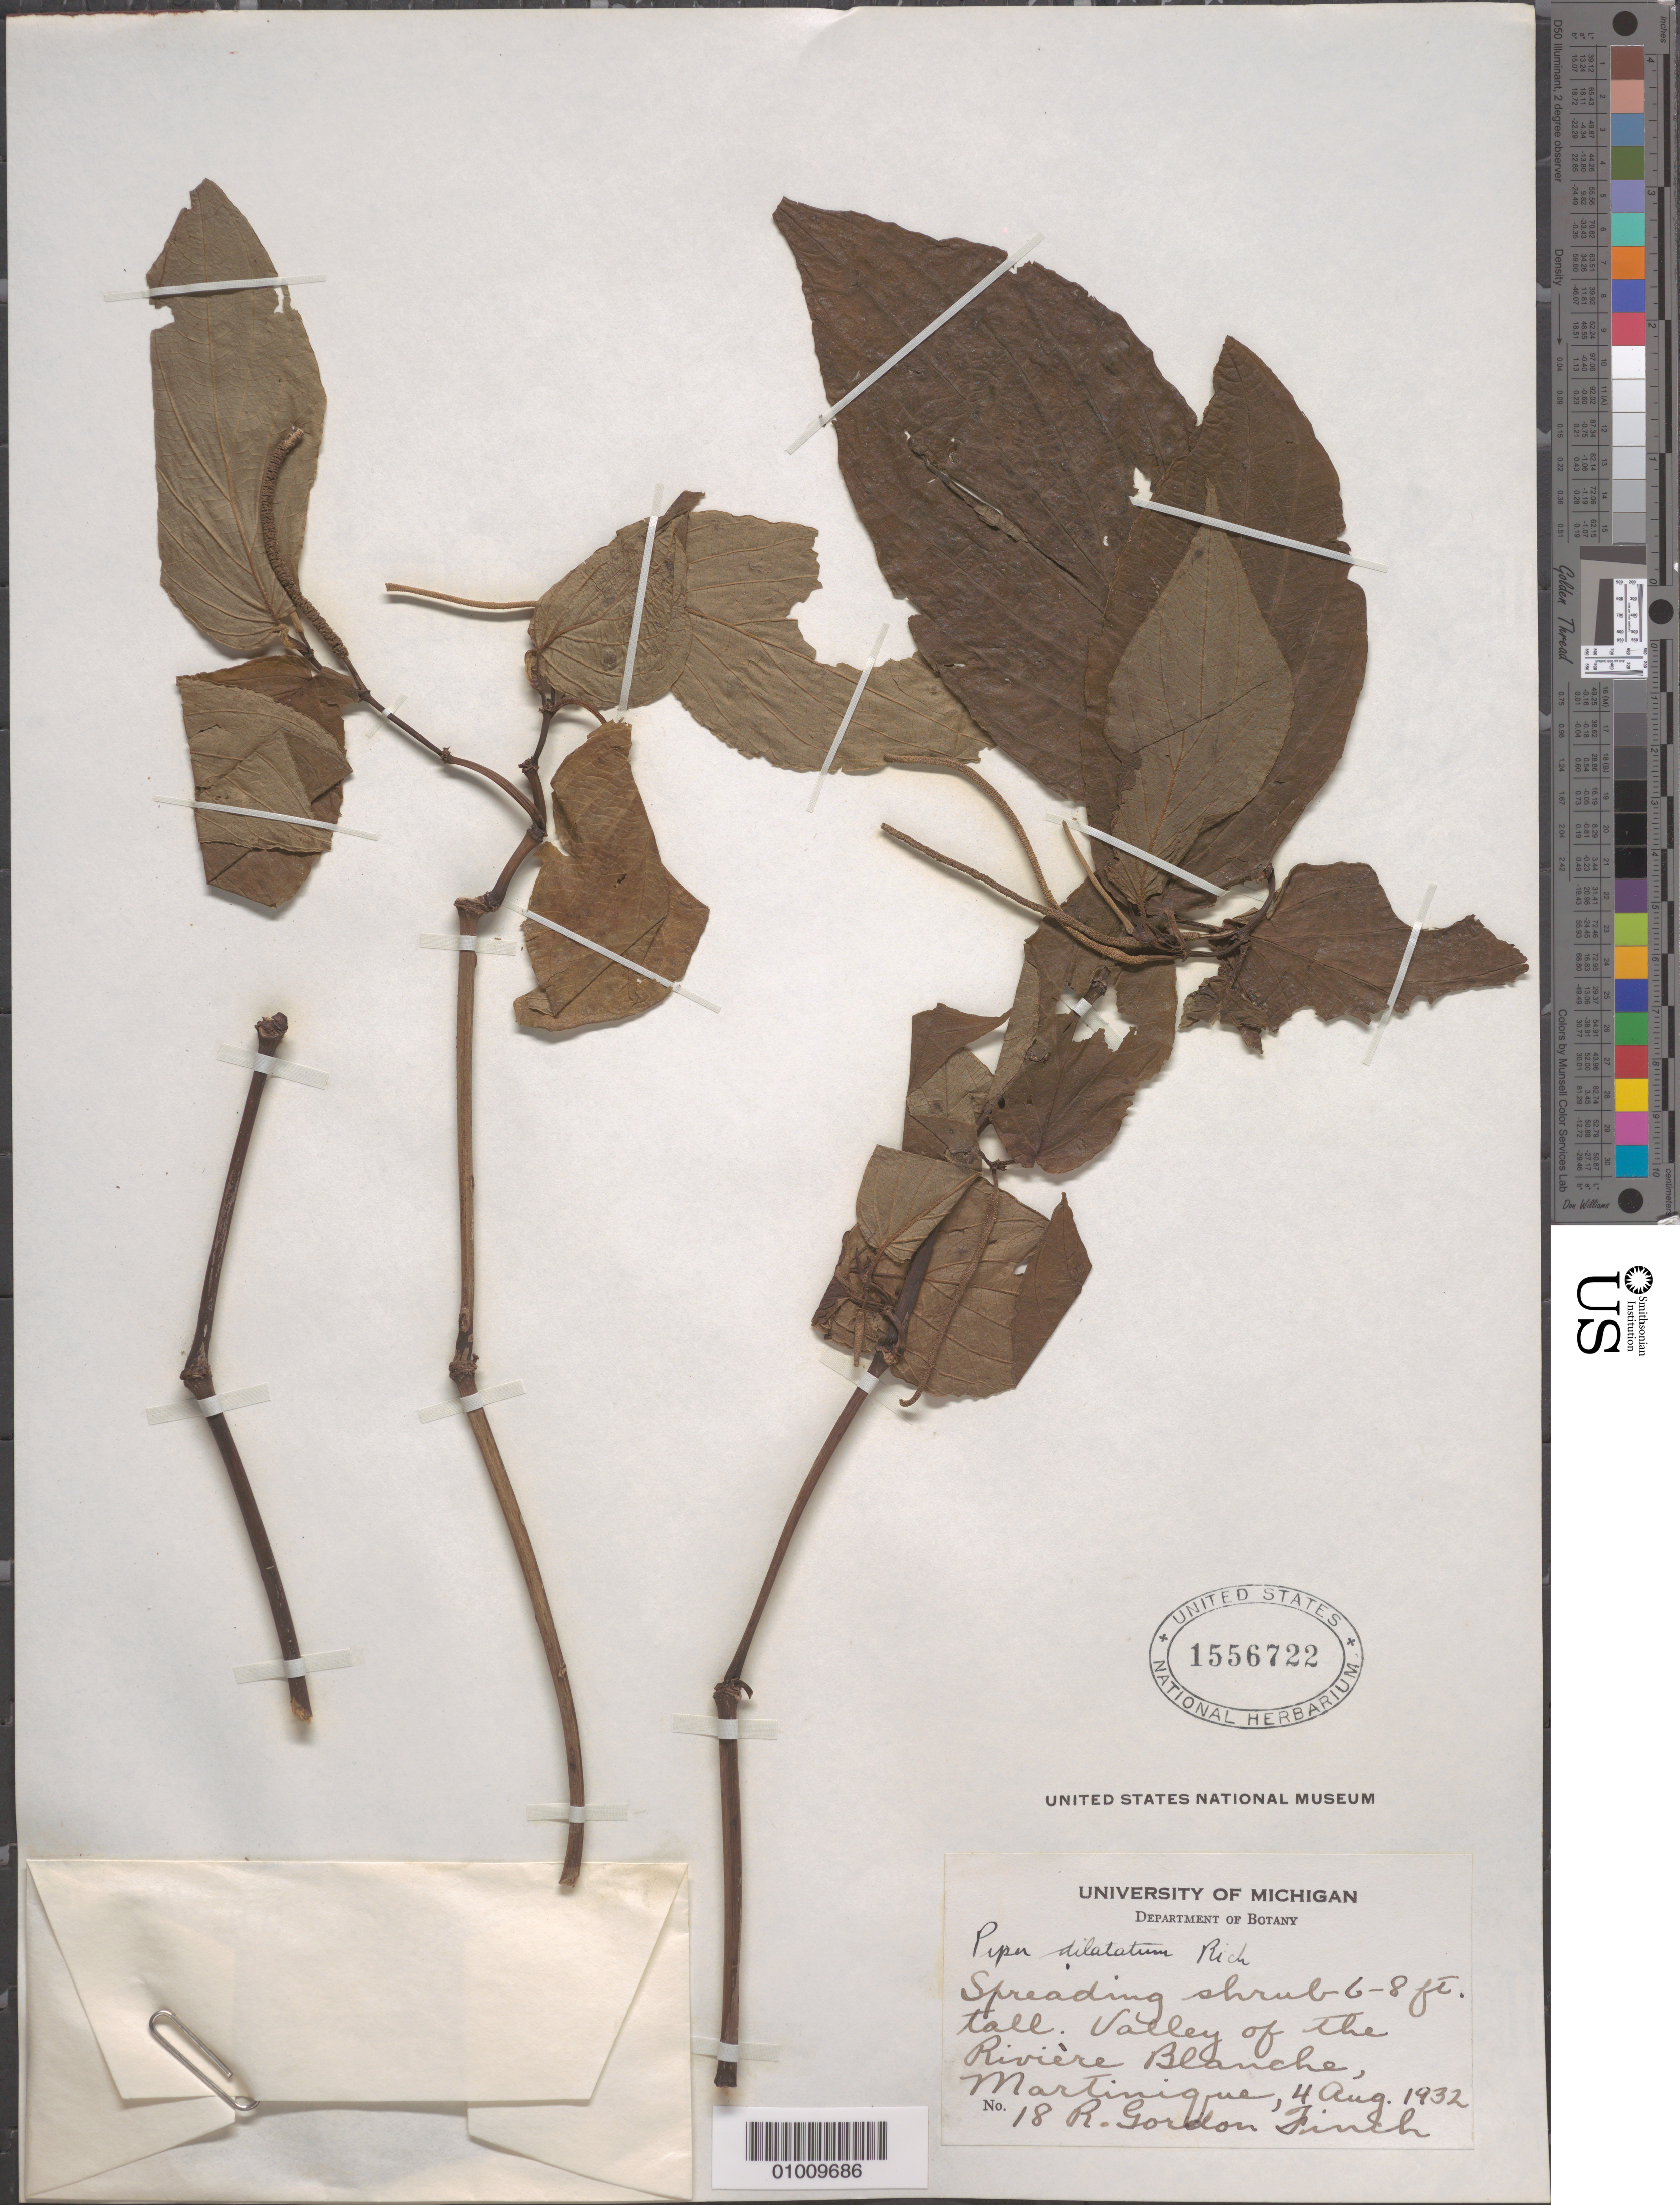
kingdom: Plantae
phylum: Tracheophyta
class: Magnoliopsida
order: Piperales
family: Piperaceae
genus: Piper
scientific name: Piper dilatatum var. dilatatum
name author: Rich.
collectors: R. Finch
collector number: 18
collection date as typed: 04 Aug 1932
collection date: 1932-08-04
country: Martinique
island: Martinique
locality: Riviere Blanche, Martinique.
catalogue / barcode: US 1556722